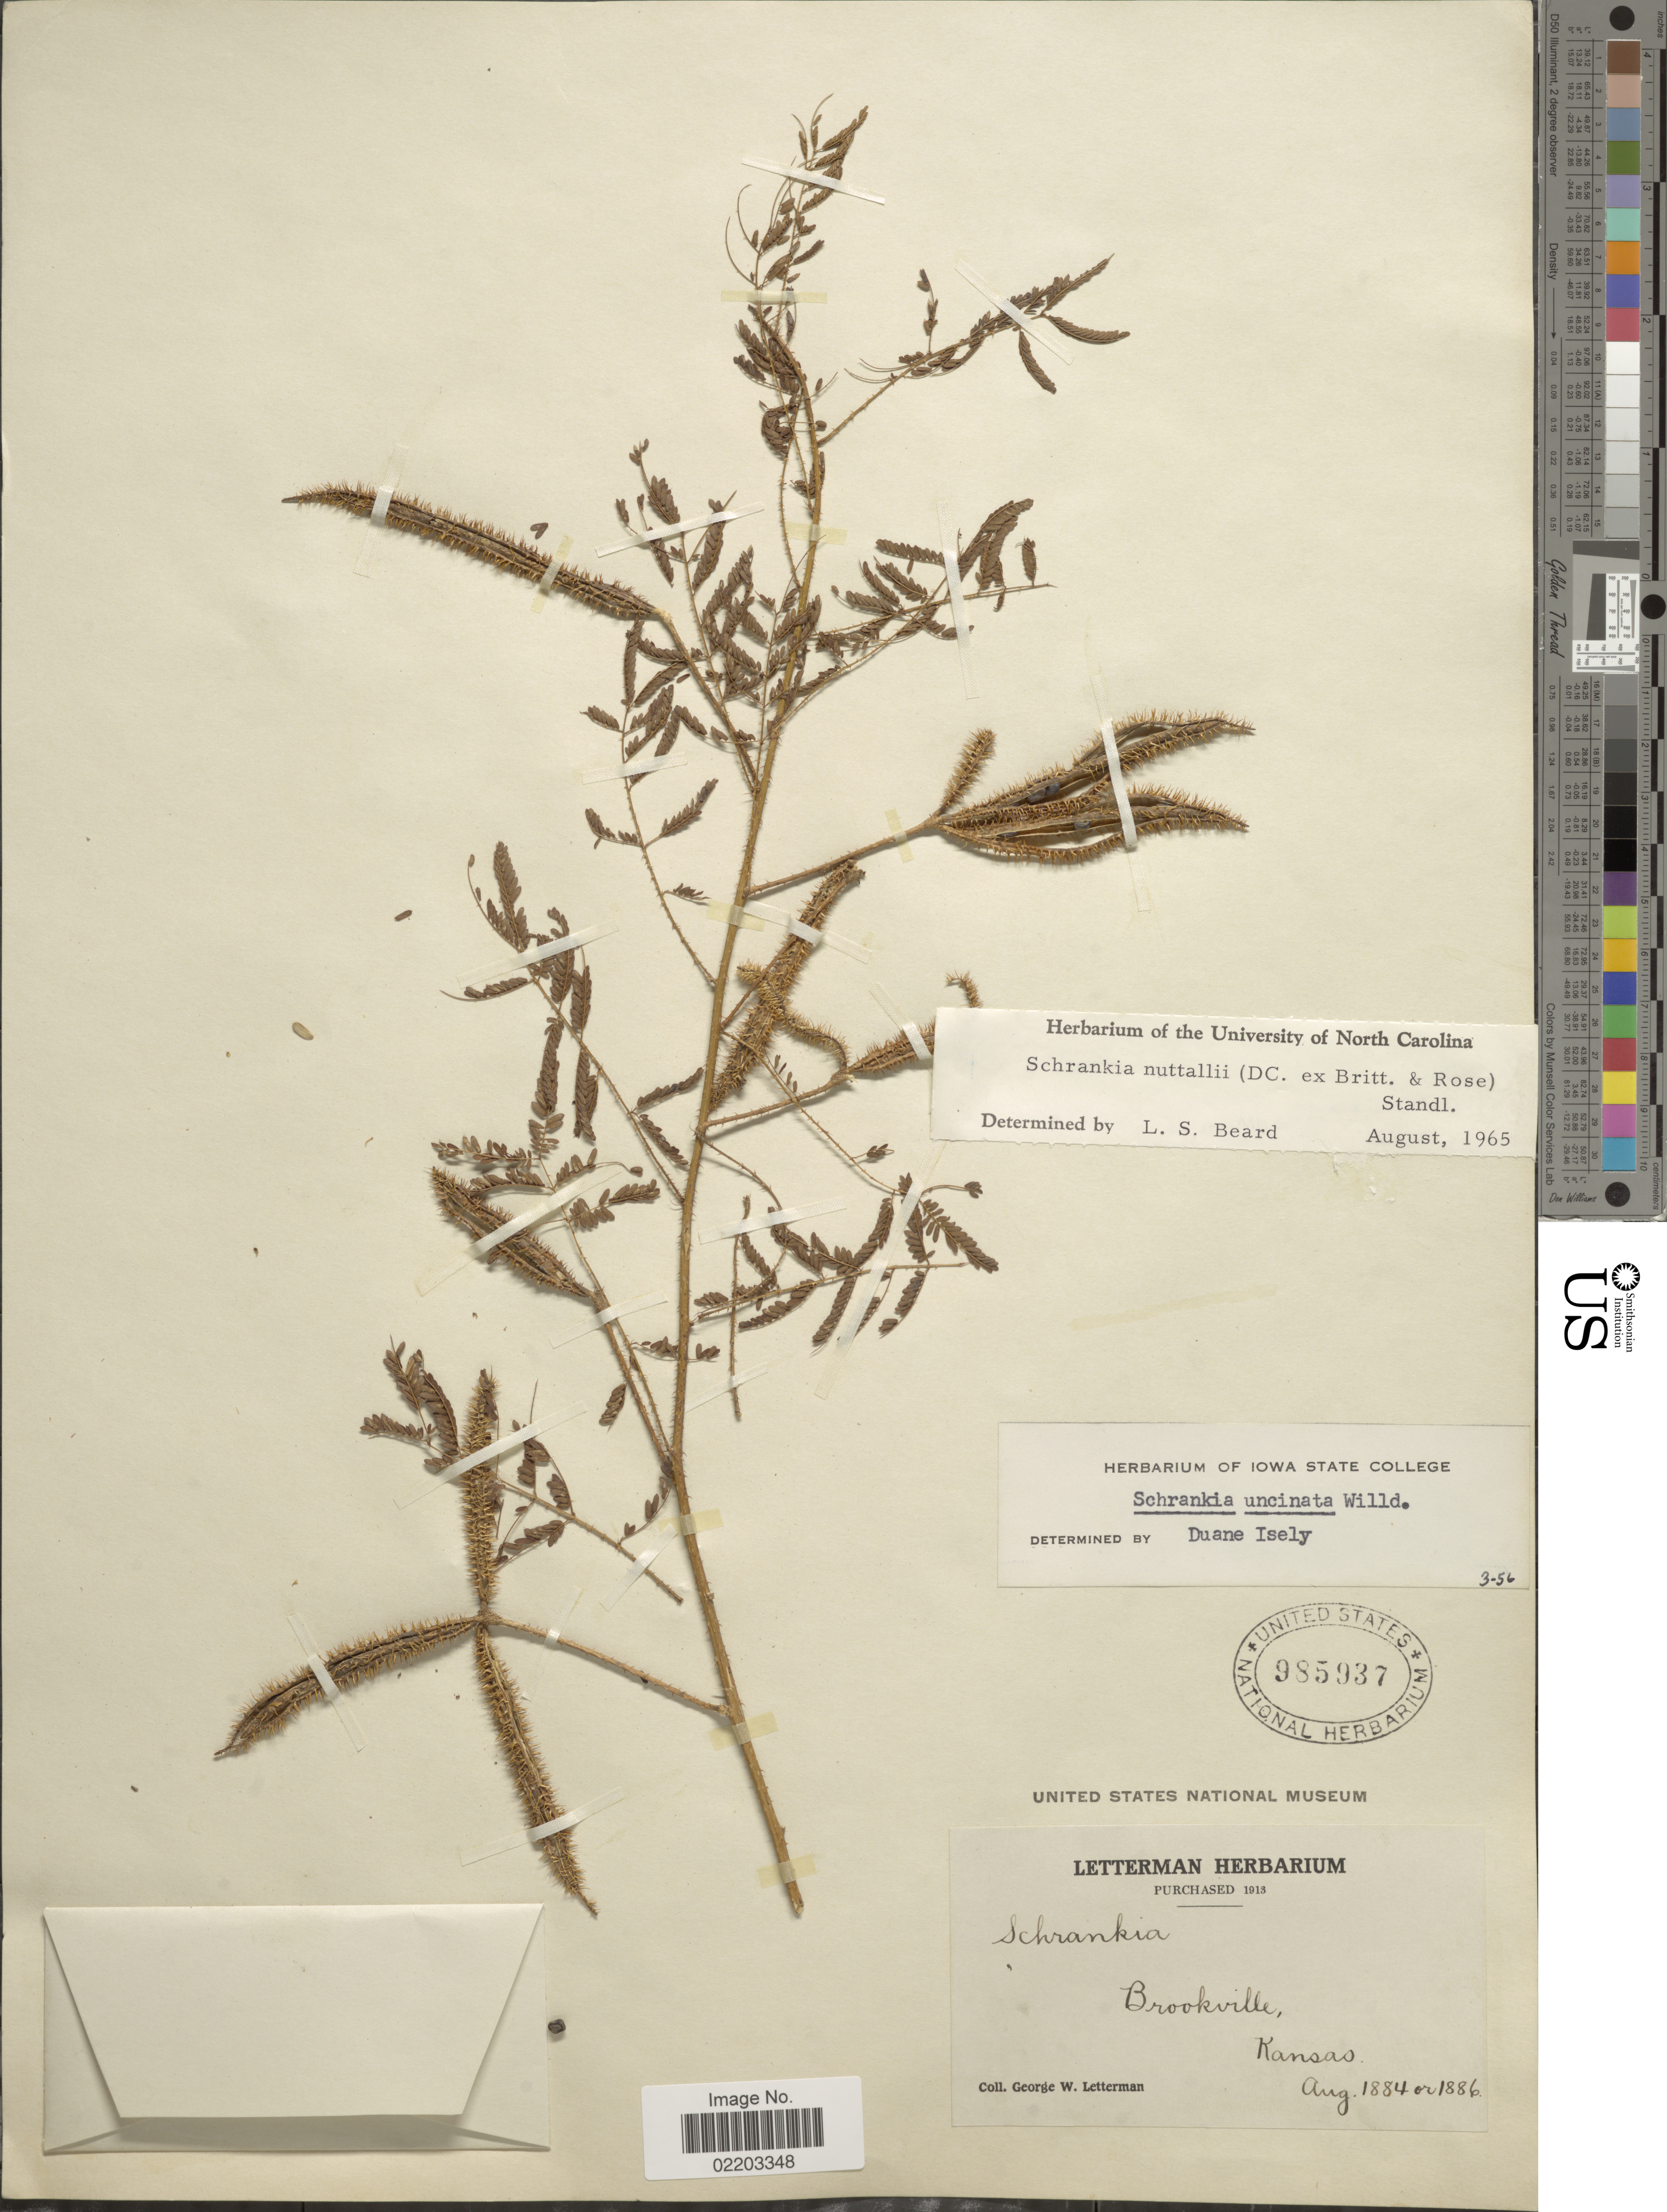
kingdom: Plantae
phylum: Tracheophyta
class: Magnoliopsida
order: Fabales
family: Fabaceae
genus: Mimosa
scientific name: Mimosa nuttallii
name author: (DC.) B.L. Turner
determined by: Strong, M. T., (US), Smithsonian Institution - National Museum of Natural History (UNITED STATES)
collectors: G. W. Letterman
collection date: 1884-08/1886-08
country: United States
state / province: Kansas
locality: Brookville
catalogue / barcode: US 985937